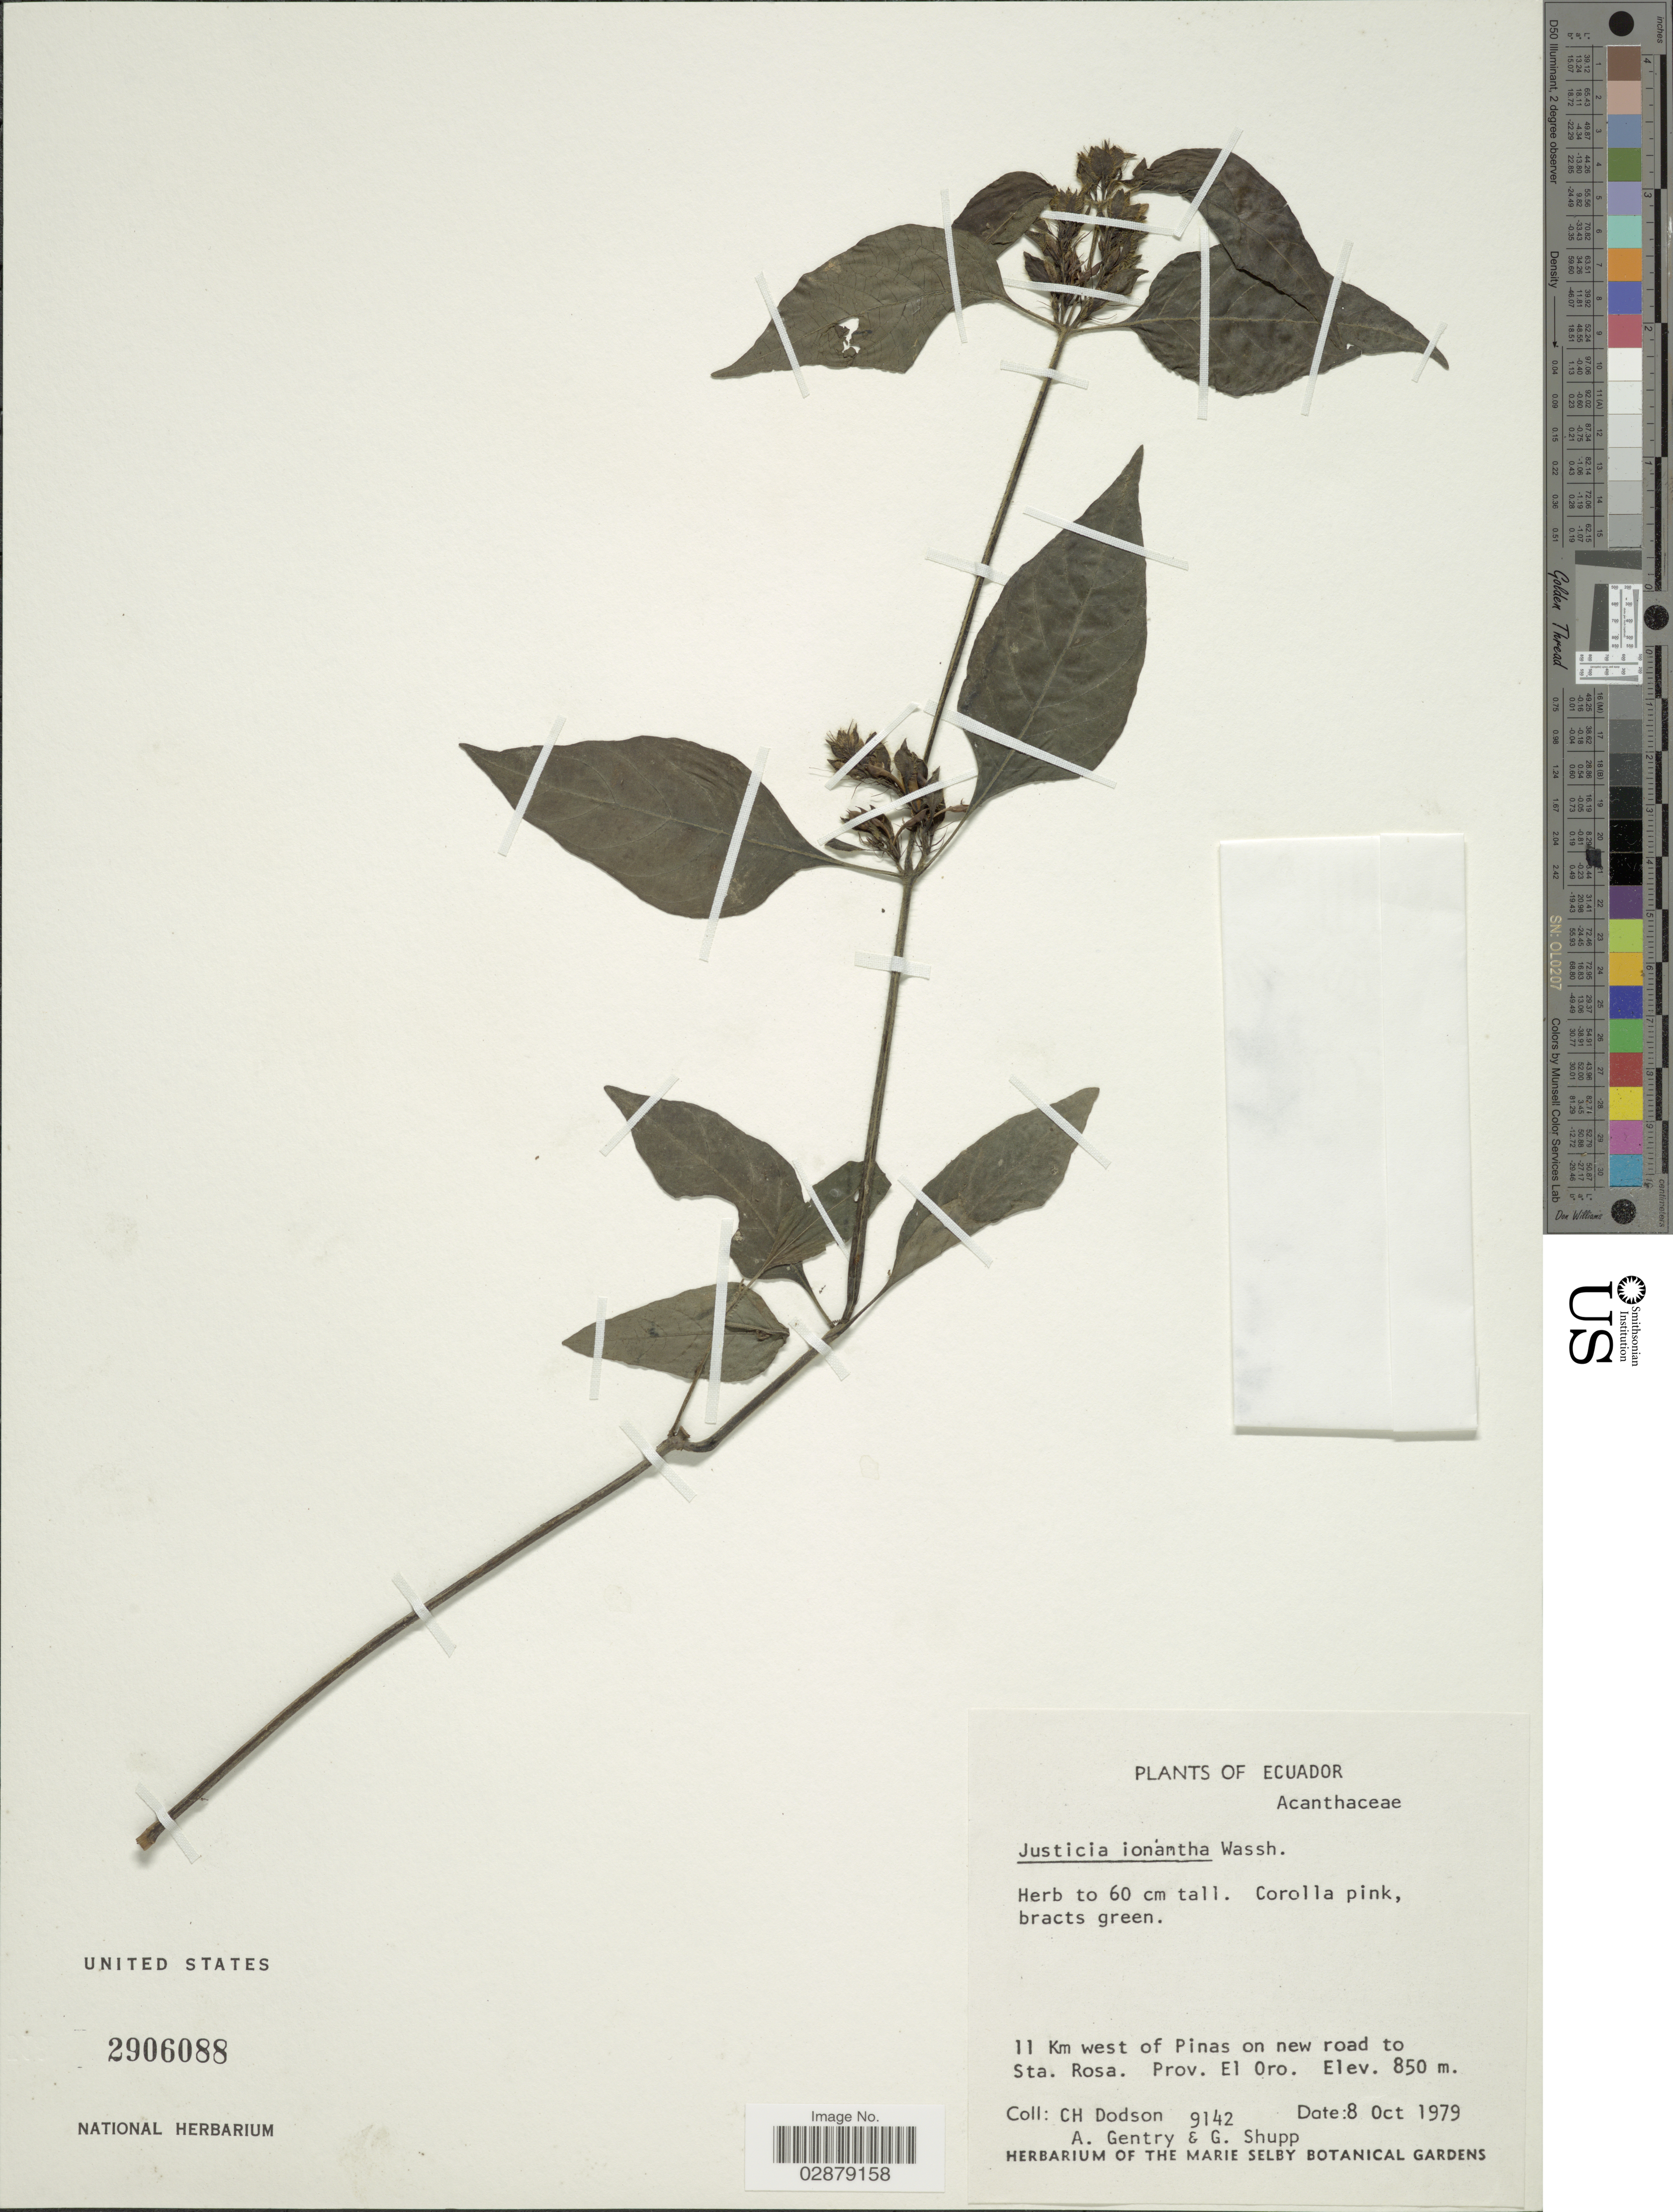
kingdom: Plantae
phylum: Tracheophyta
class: Magnoliopsida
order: Lamiales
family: Acanthaceae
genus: Justicia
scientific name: Justicia ianthina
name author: Wassh.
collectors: C. H. Dodson, A. H. Gentry & G. Shupp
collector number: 9142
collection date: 1979-10-08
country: Ecuador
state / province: El Oro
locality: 11 Km west of Pinas on new road to Sta. Rosa.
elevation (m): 850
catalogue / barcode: US 2906088